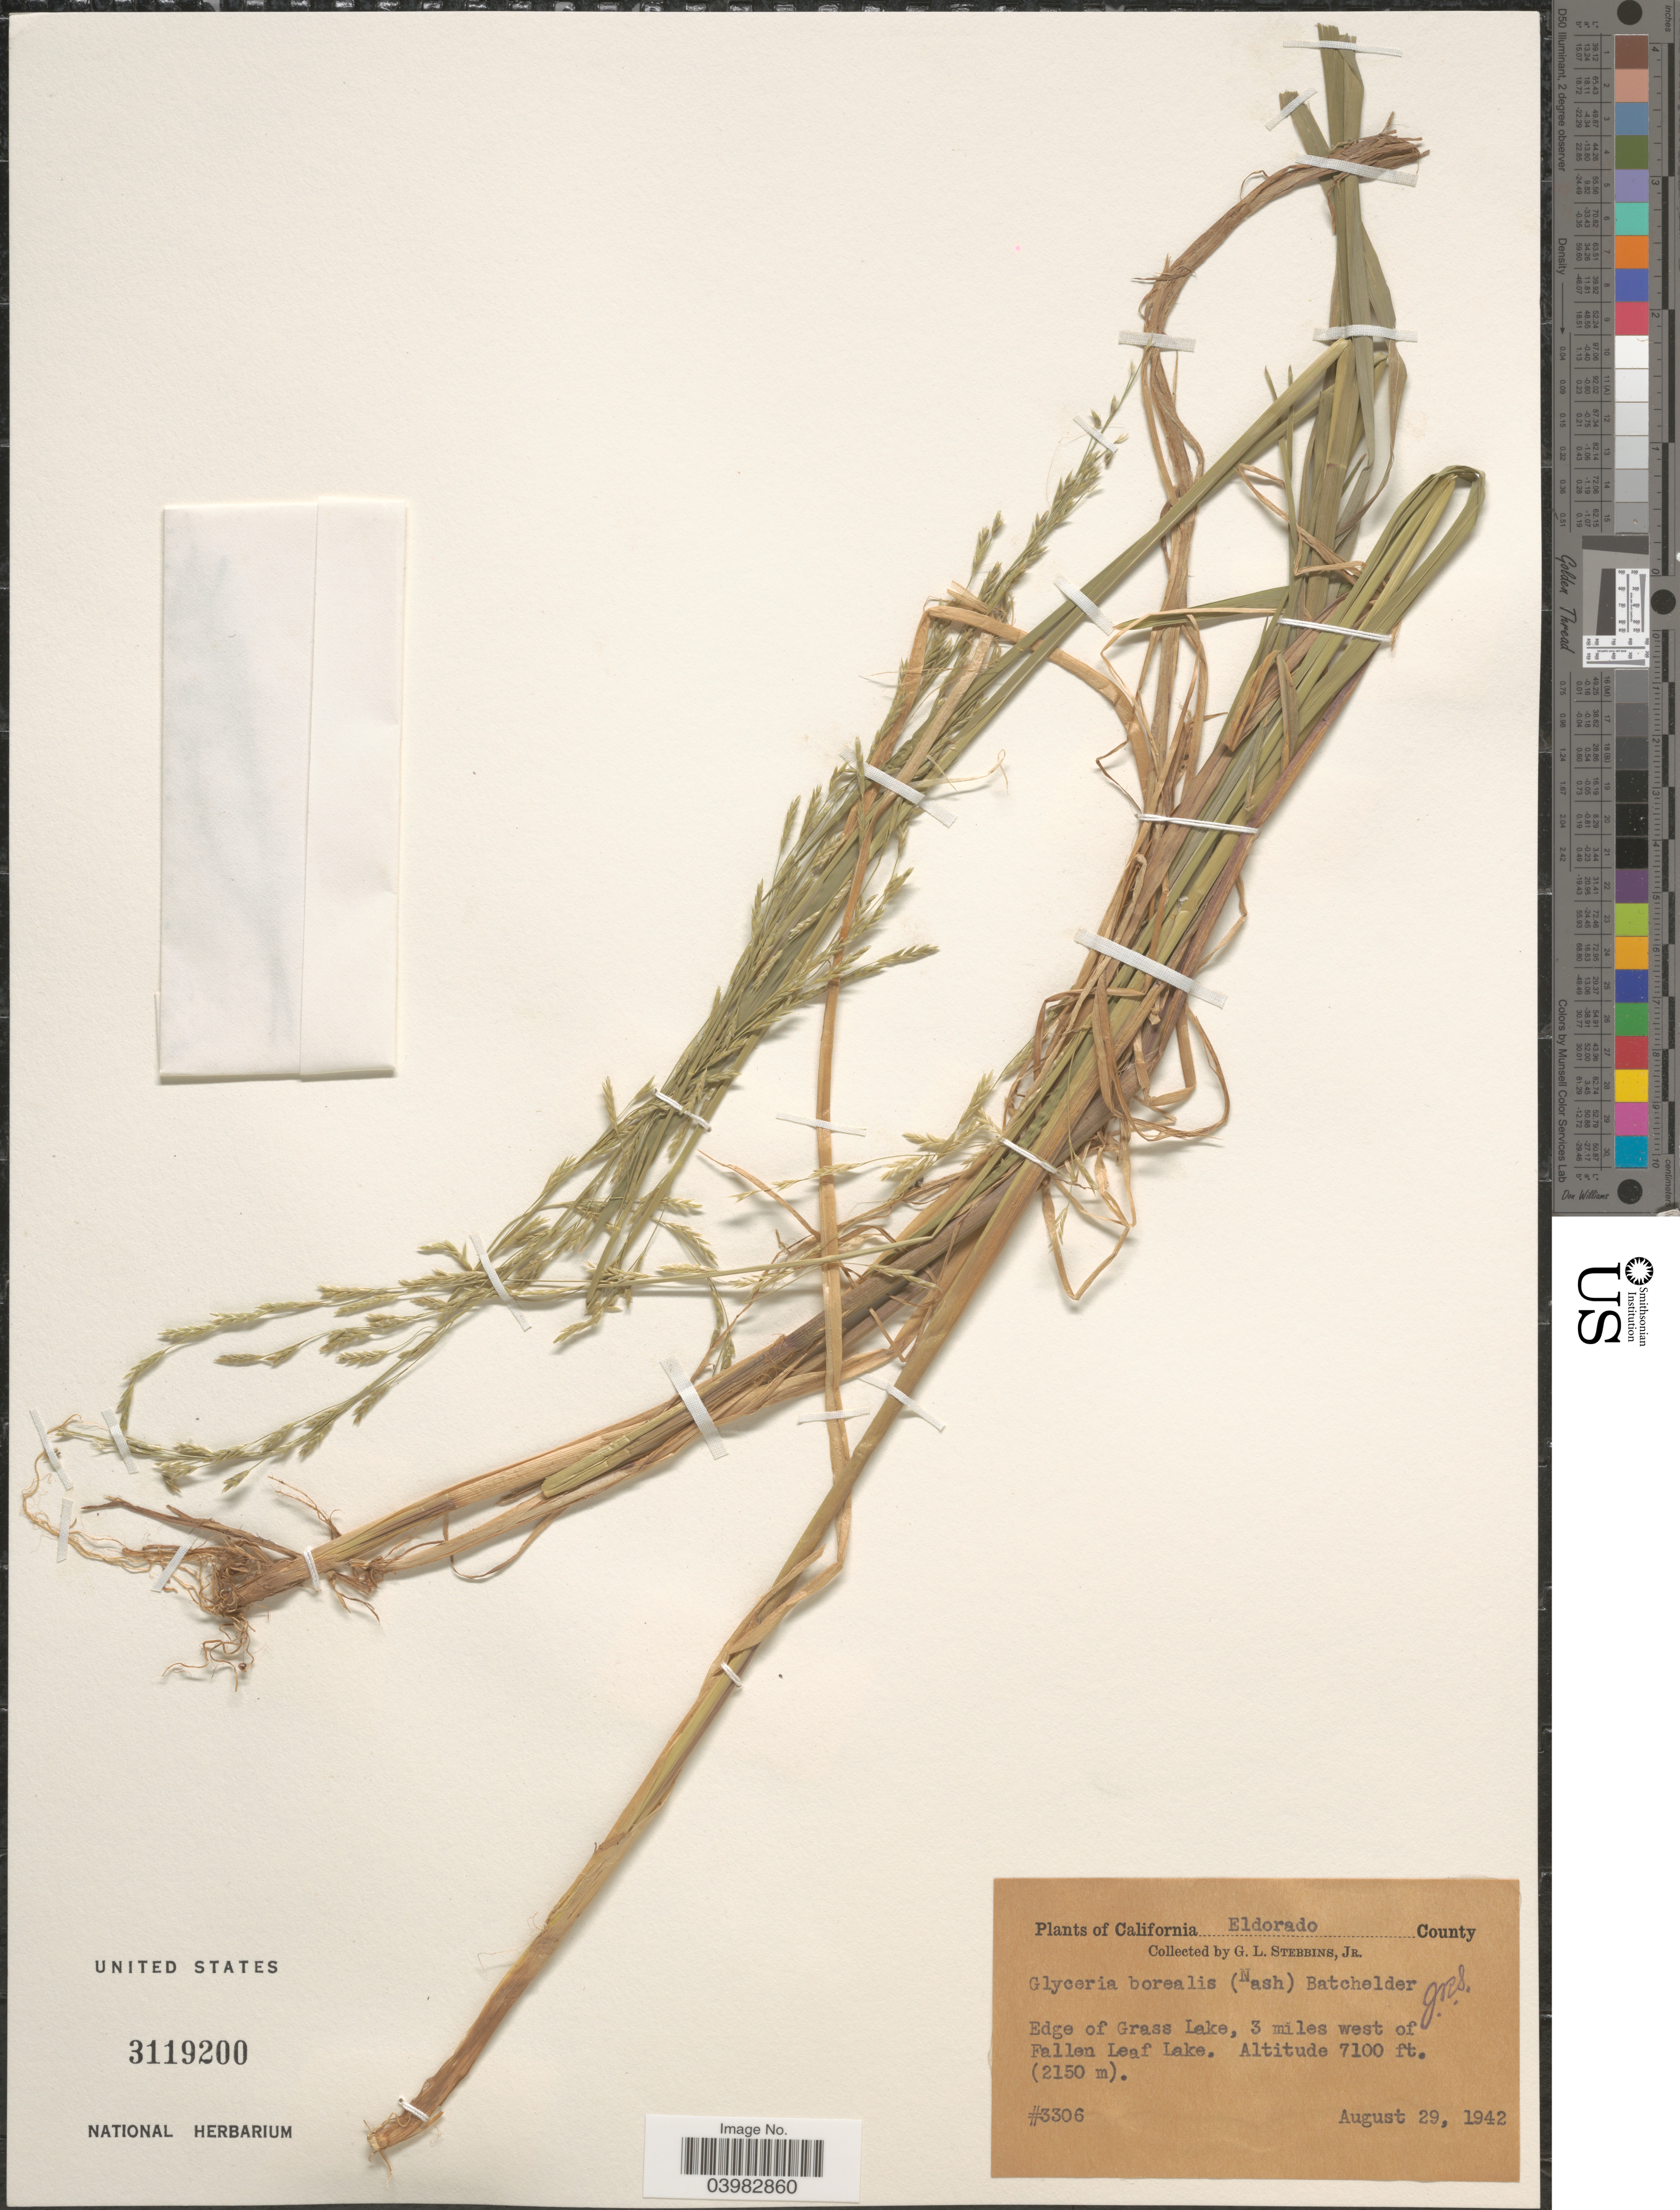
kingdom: Plantae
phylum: Tracheophyta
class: Liliopsida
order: Poales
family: Poaceae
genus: Glyceria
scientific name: Glyceria borealis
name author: (Nash) Batchelder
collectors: G. L. Stebbins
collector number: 3306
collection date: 1942-08-29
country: United States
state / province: California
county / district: El Dorado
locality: Eldorado County. Edge of Grass Lake, 3 miles west of Fallen Leaf Lake.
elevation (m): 2164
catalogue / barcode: US 3119200